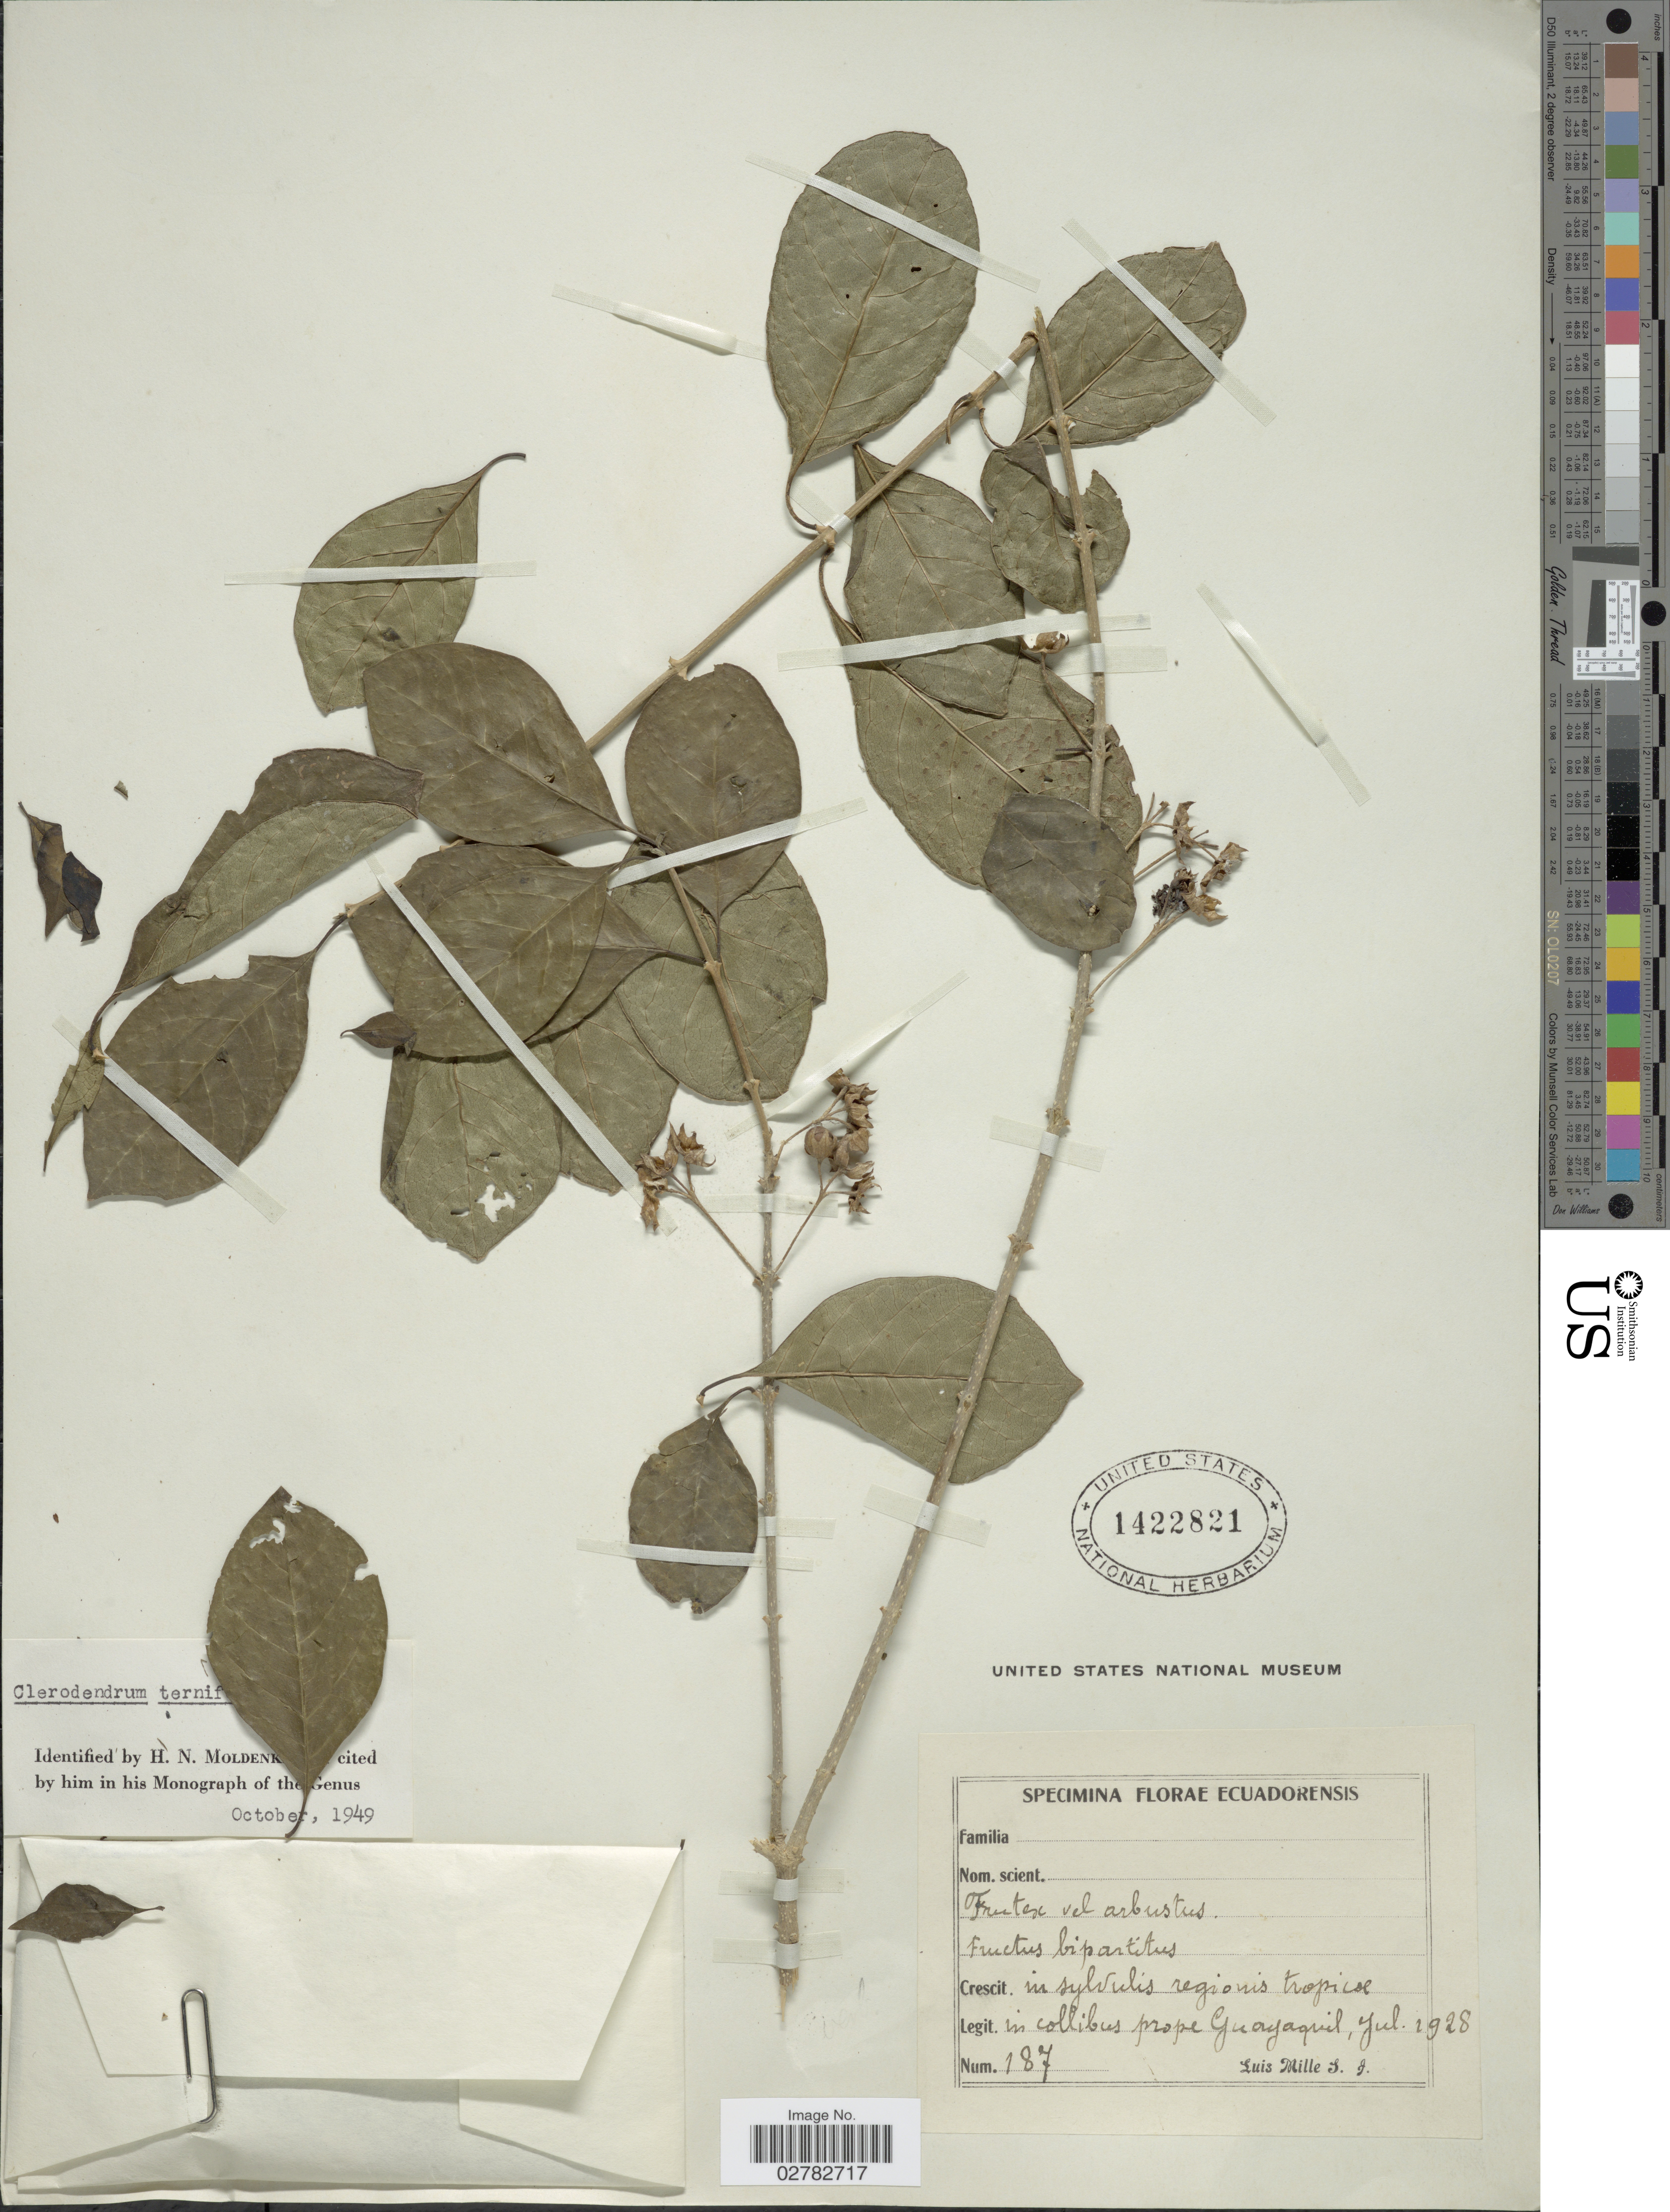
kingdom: Plantae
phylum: Tracheophyta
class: Magnoliopsida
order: Lamiales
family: Lamiaceae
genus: Clerodendrum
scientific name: Clerodendrum ternifolium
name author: Kunth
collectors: L. Mille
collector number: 187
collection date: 1928-07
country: Ecuador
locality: In collibus prope Guayaquil.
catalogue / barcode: US 1422821